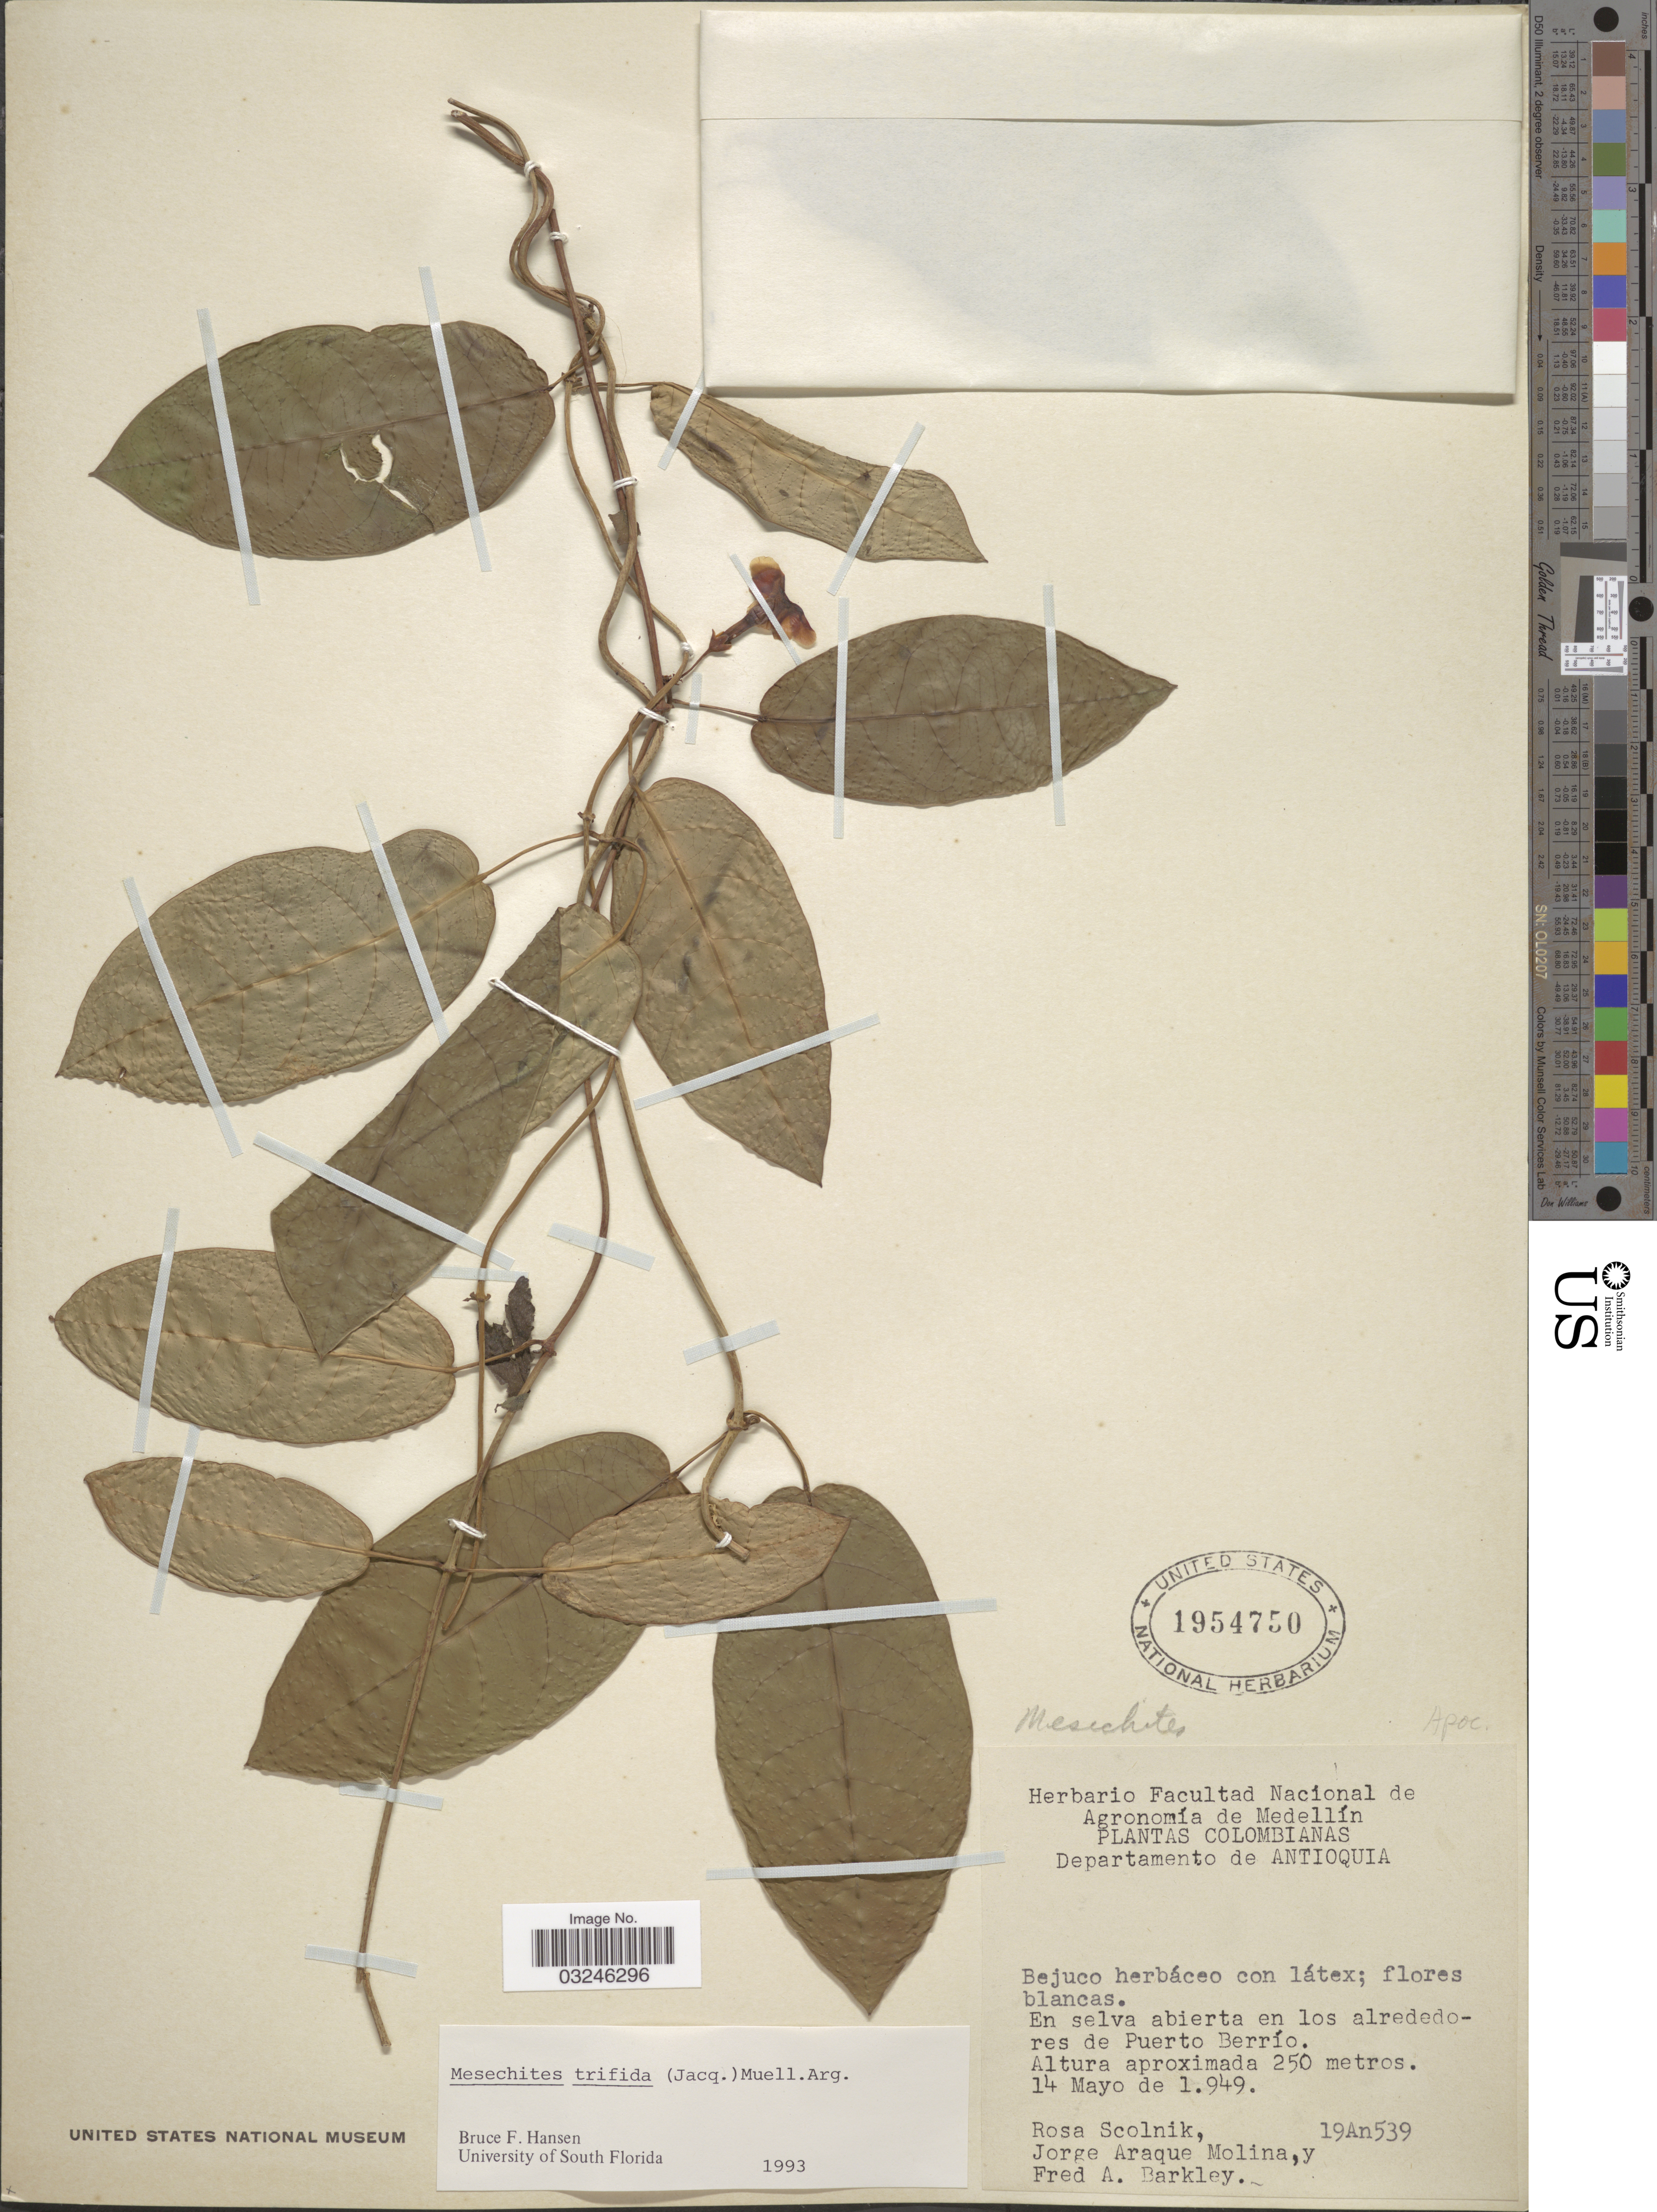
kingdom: Plantae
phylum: Tracheophyta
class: Magnoliopsida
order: Gentianales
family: Apocynaceae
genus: Mesechites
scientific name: Mesechites trifidus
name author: (Jacq.) Müll. Arg.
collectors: R. Scolnik, J. Araque Molina & F. A. Barkley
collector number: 19An539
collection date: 1949-05-14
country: Colombia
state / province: Antioquia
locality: Departamento de Antioquia. En selva abierta en los alrededores de Puerto Berrío.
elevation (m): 250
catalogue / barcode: US 1954750